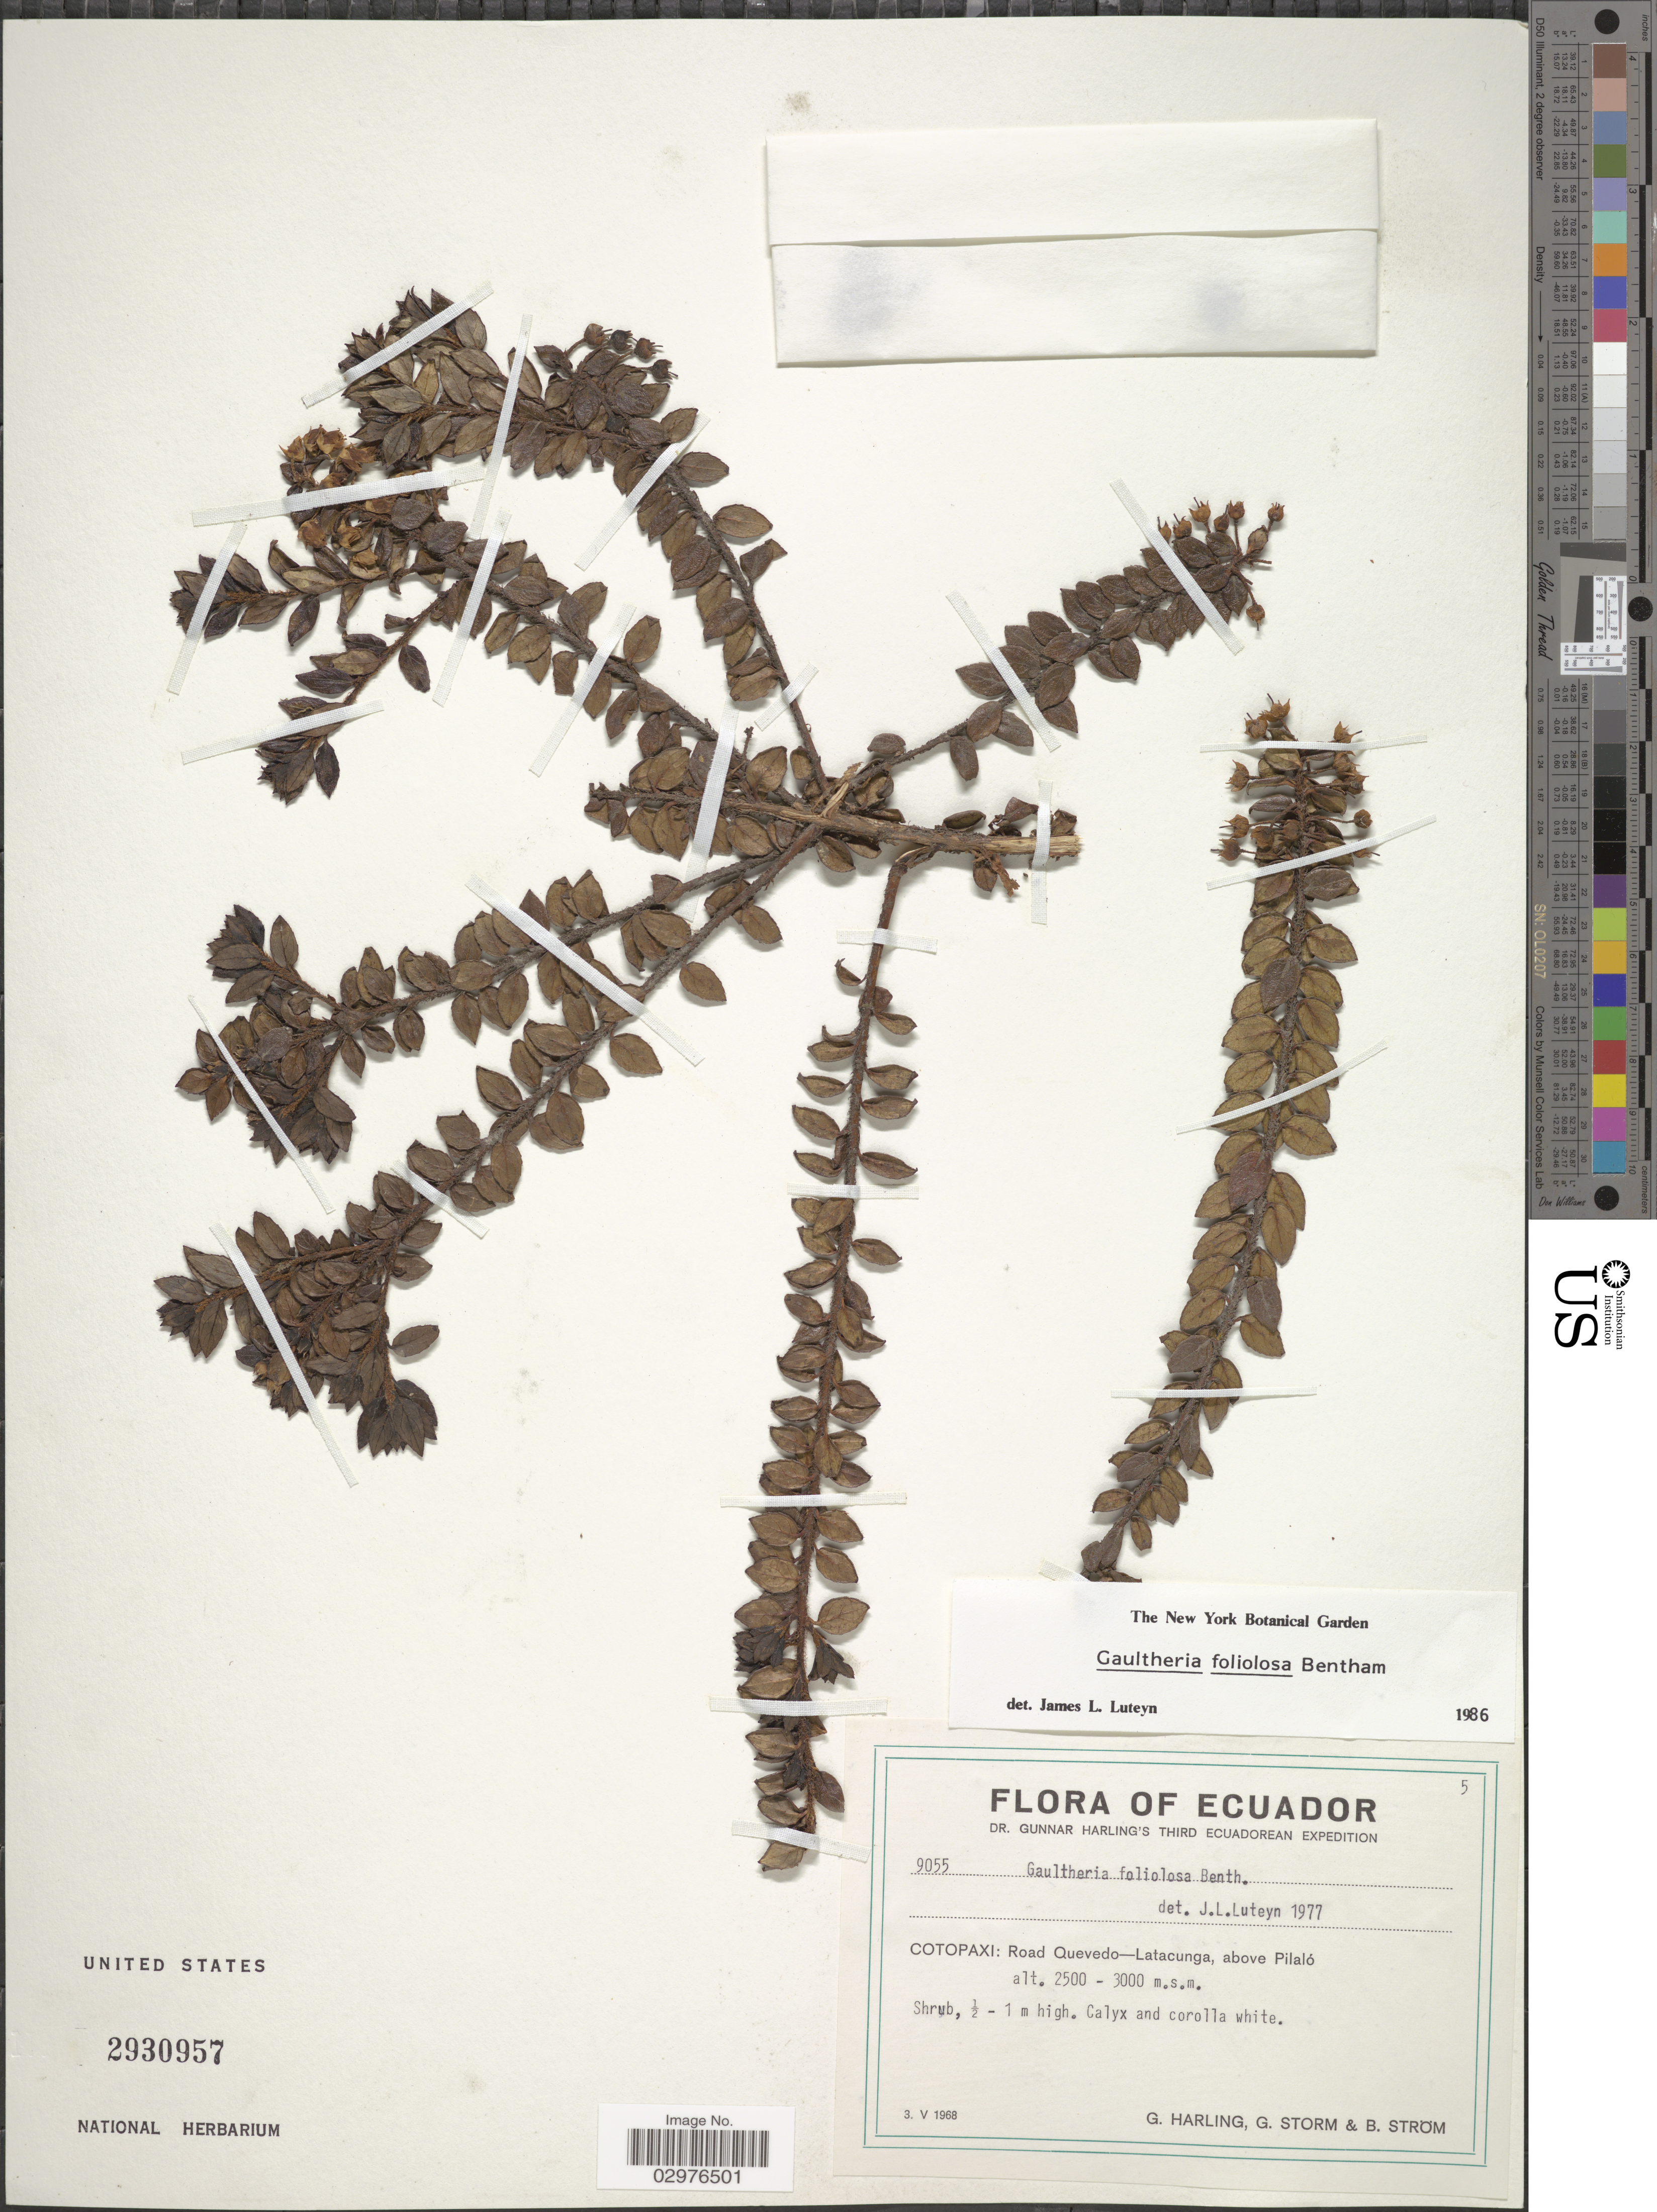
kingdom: Plantae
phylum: Tracheophyta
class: Magnoliopsida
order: Ericales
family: Ericaceae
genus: Gaultheria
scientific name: Gaultheria foliolosa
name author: Benth.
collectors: G. Harling, G. Storm & B. Ström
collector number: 9055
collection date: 1968-05-03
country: Ecuador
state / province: Cotopaxi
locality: Road Quevedo-Latacunga, above Pilaló.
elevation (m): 2500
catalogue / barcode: US 2930957